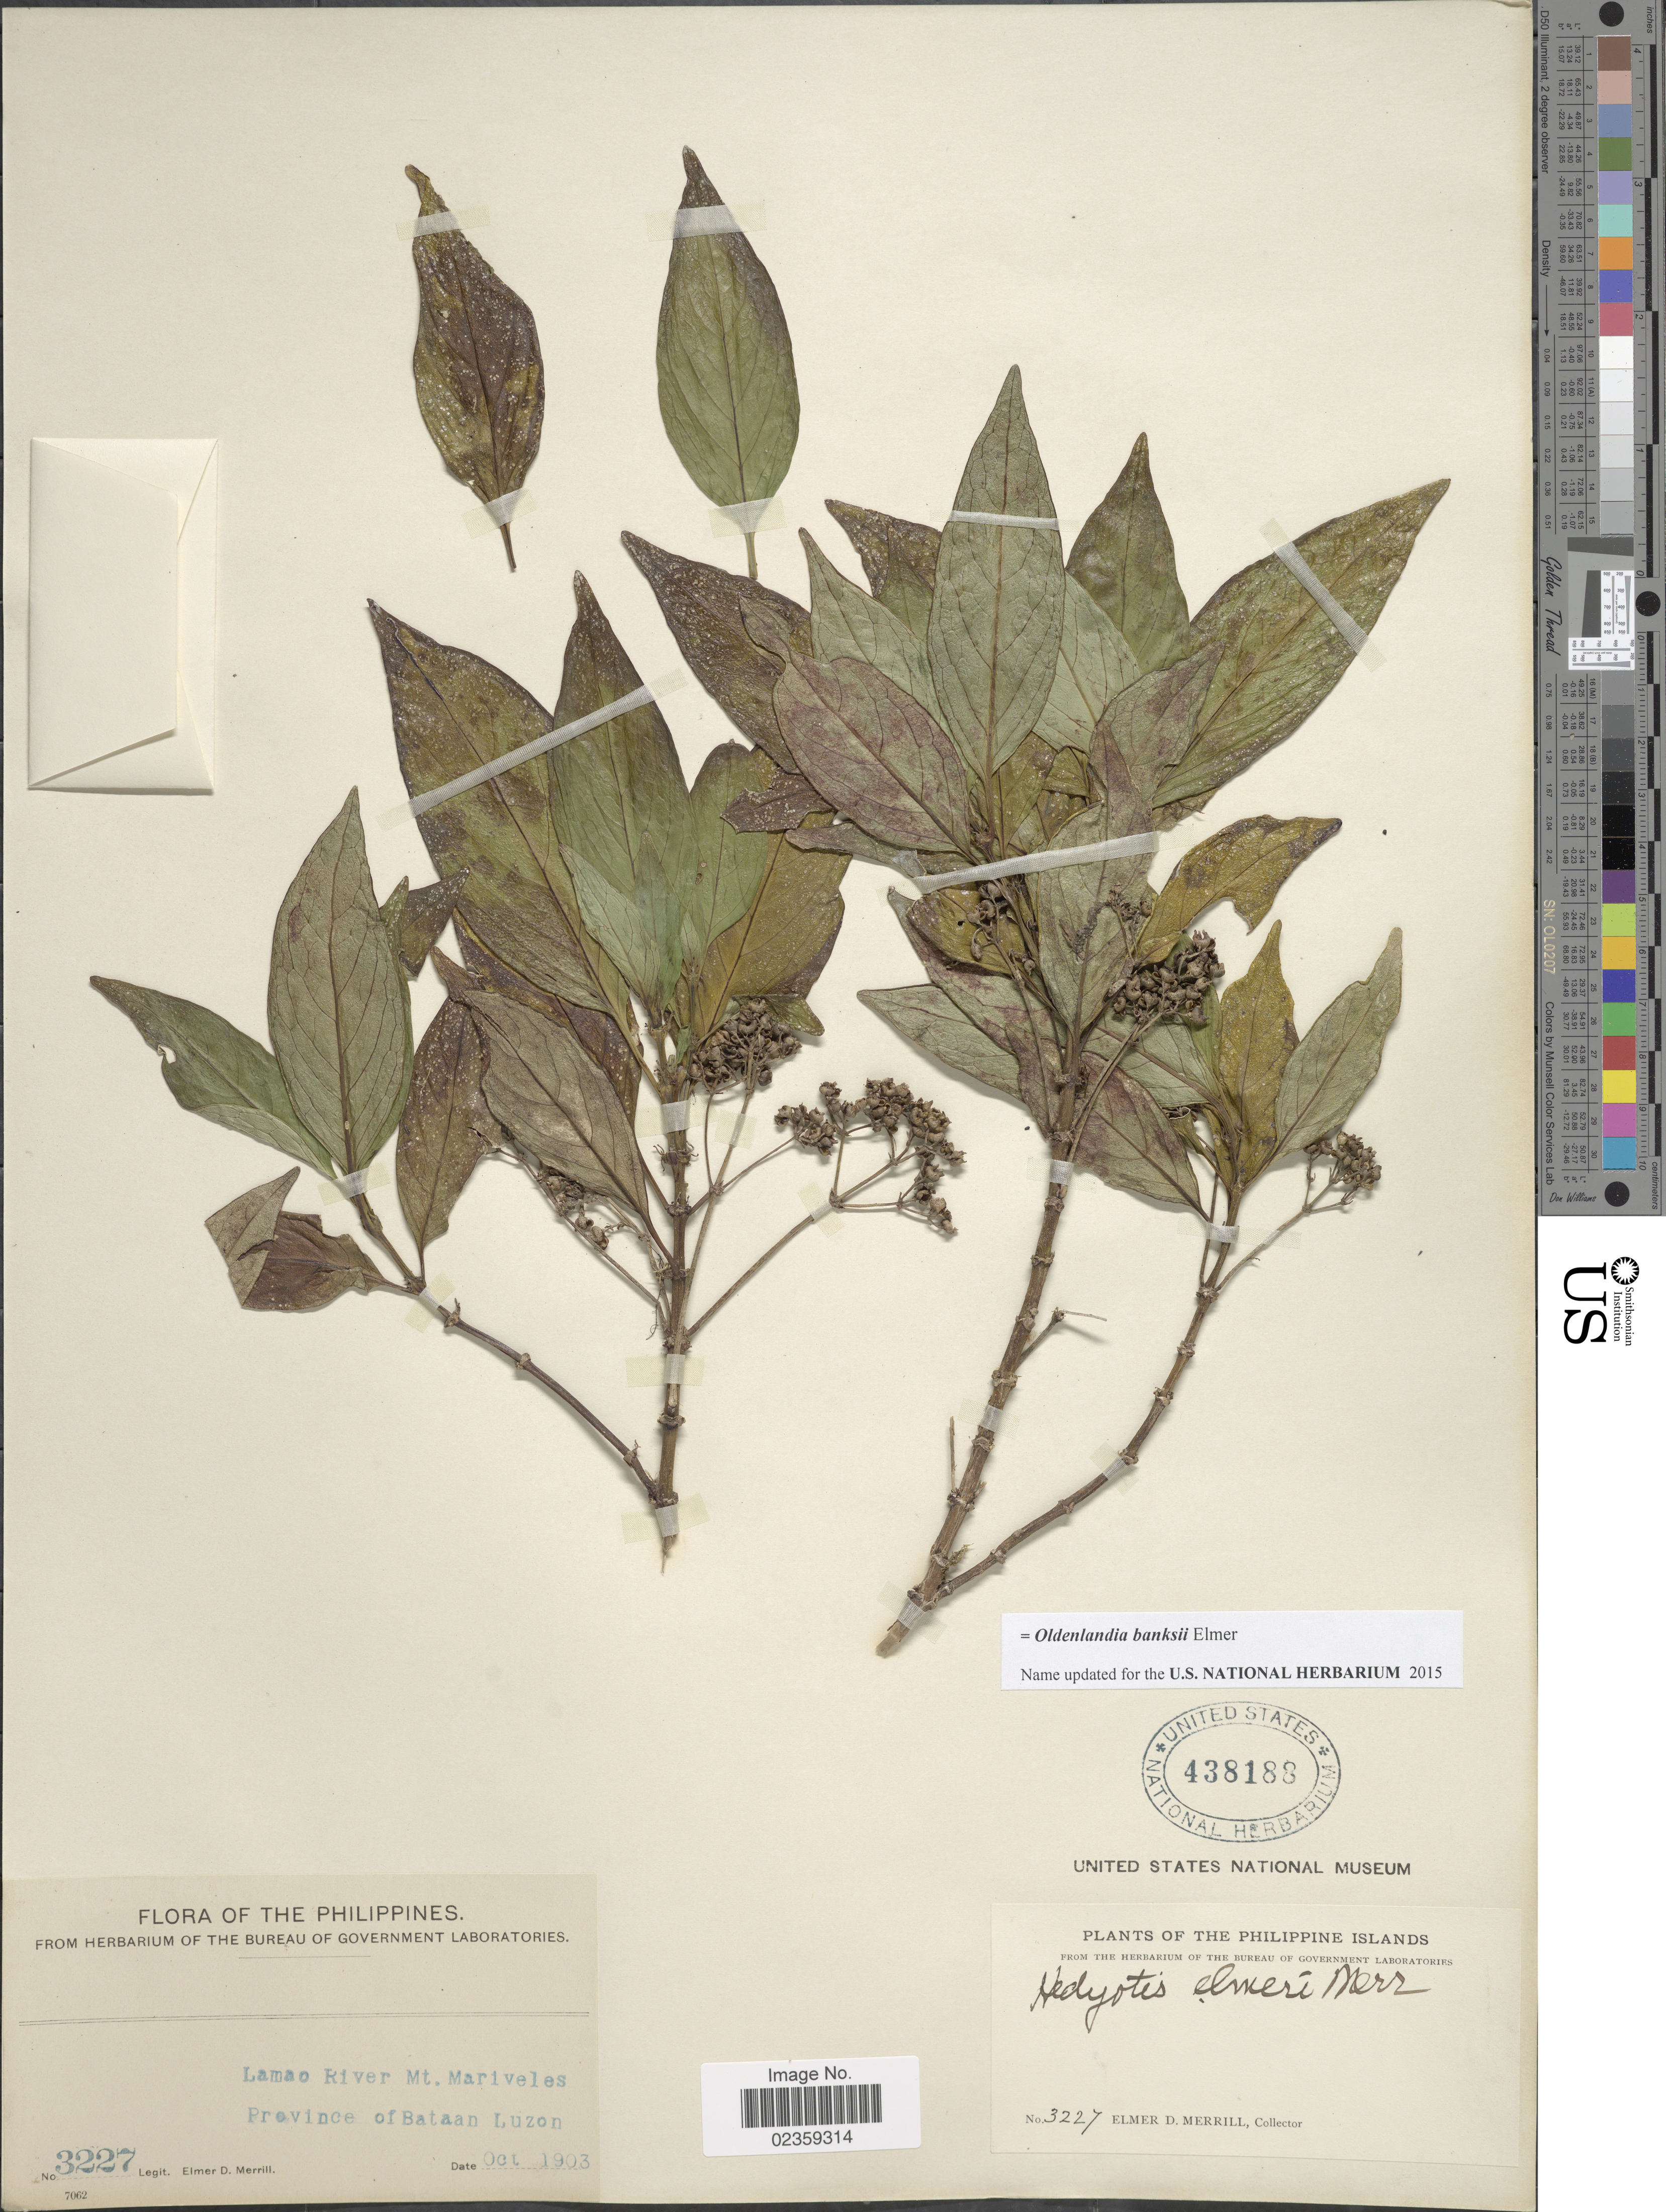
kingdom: Plantae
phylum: Tracheophyta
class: Magnoliopsida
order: Gentianales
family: Rubiaceae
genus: Oldenlandia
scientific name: Oldenlandia banksii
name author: Elmer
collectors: E. D. Merrill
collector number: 3227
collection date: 1903-10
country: Philippines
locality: Philippine Islands. Lamao River Mt. Mariveles. Province of Bataan, Luzon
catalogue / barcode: US 438188